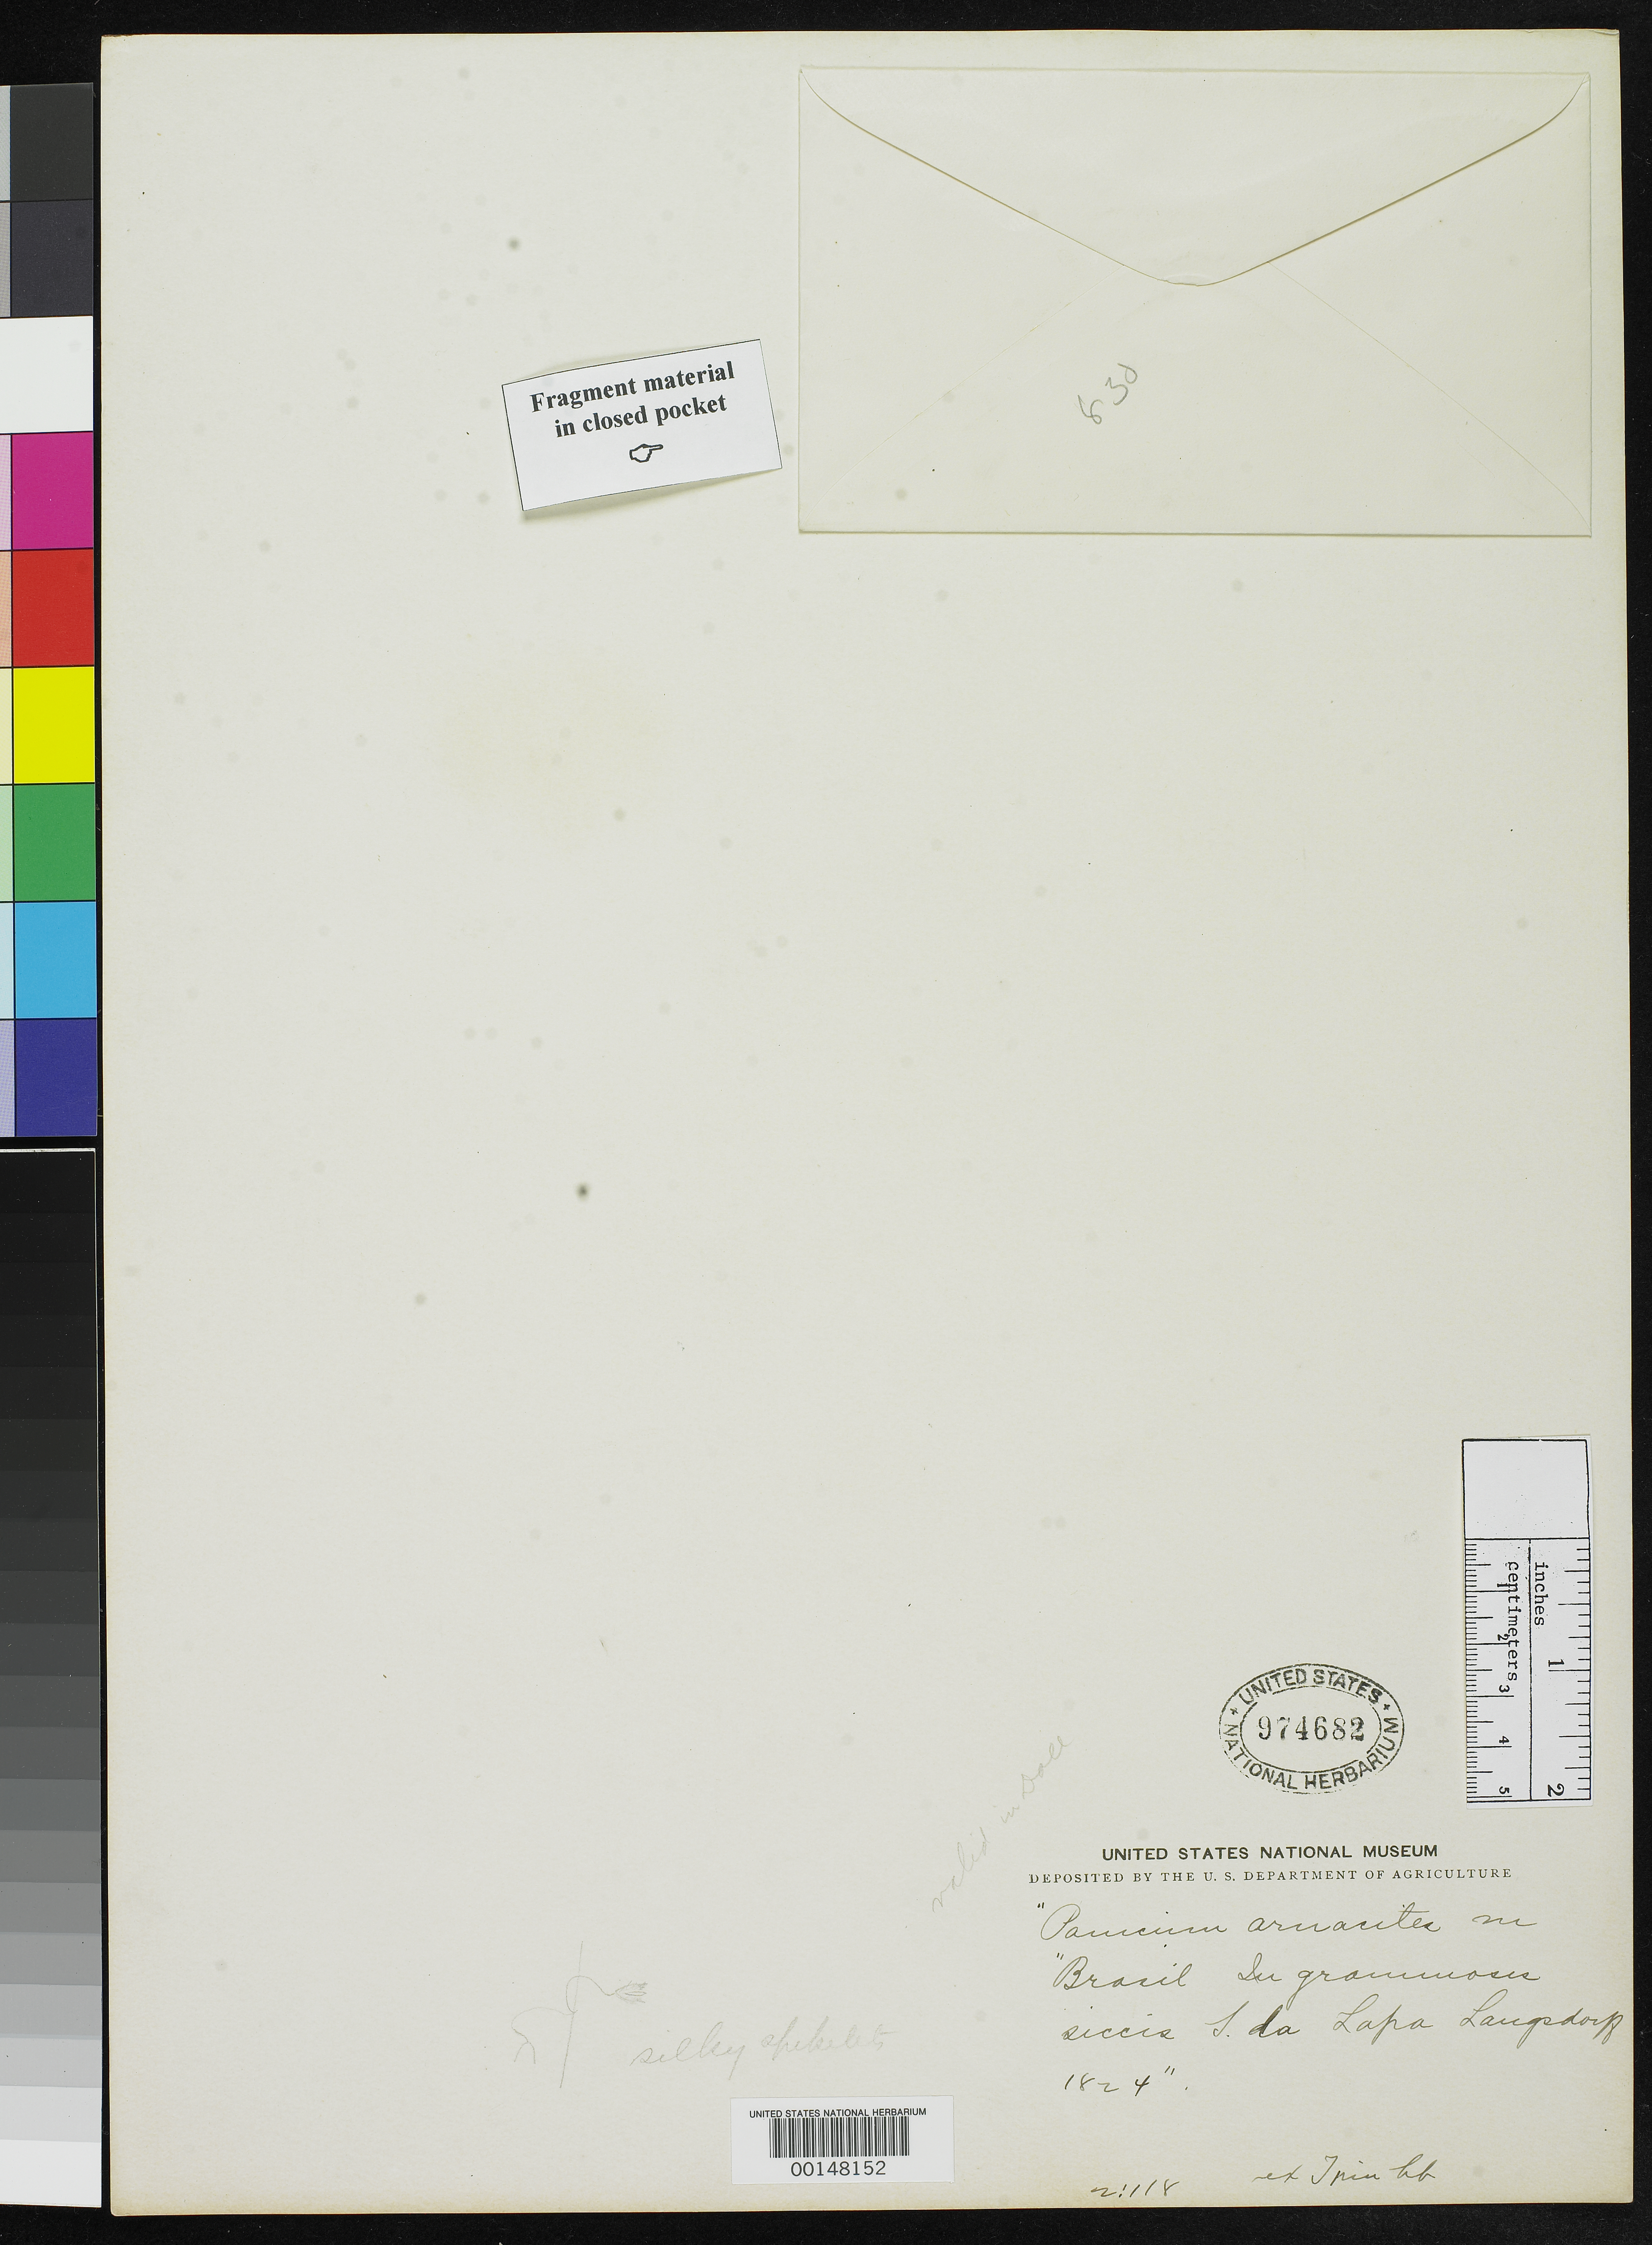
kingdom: Plantae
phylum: Tracheophyta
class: Liliopsida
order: Poales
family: Poaceae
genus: Panicum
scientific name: Panicum arnacites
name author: Trin.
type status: Type Fragment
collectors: G. H. von Langsdorff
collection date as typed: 1824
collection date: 1824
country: Brazil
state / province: Minas Gerais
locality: Serra da Lapa.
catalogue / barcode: US 974682